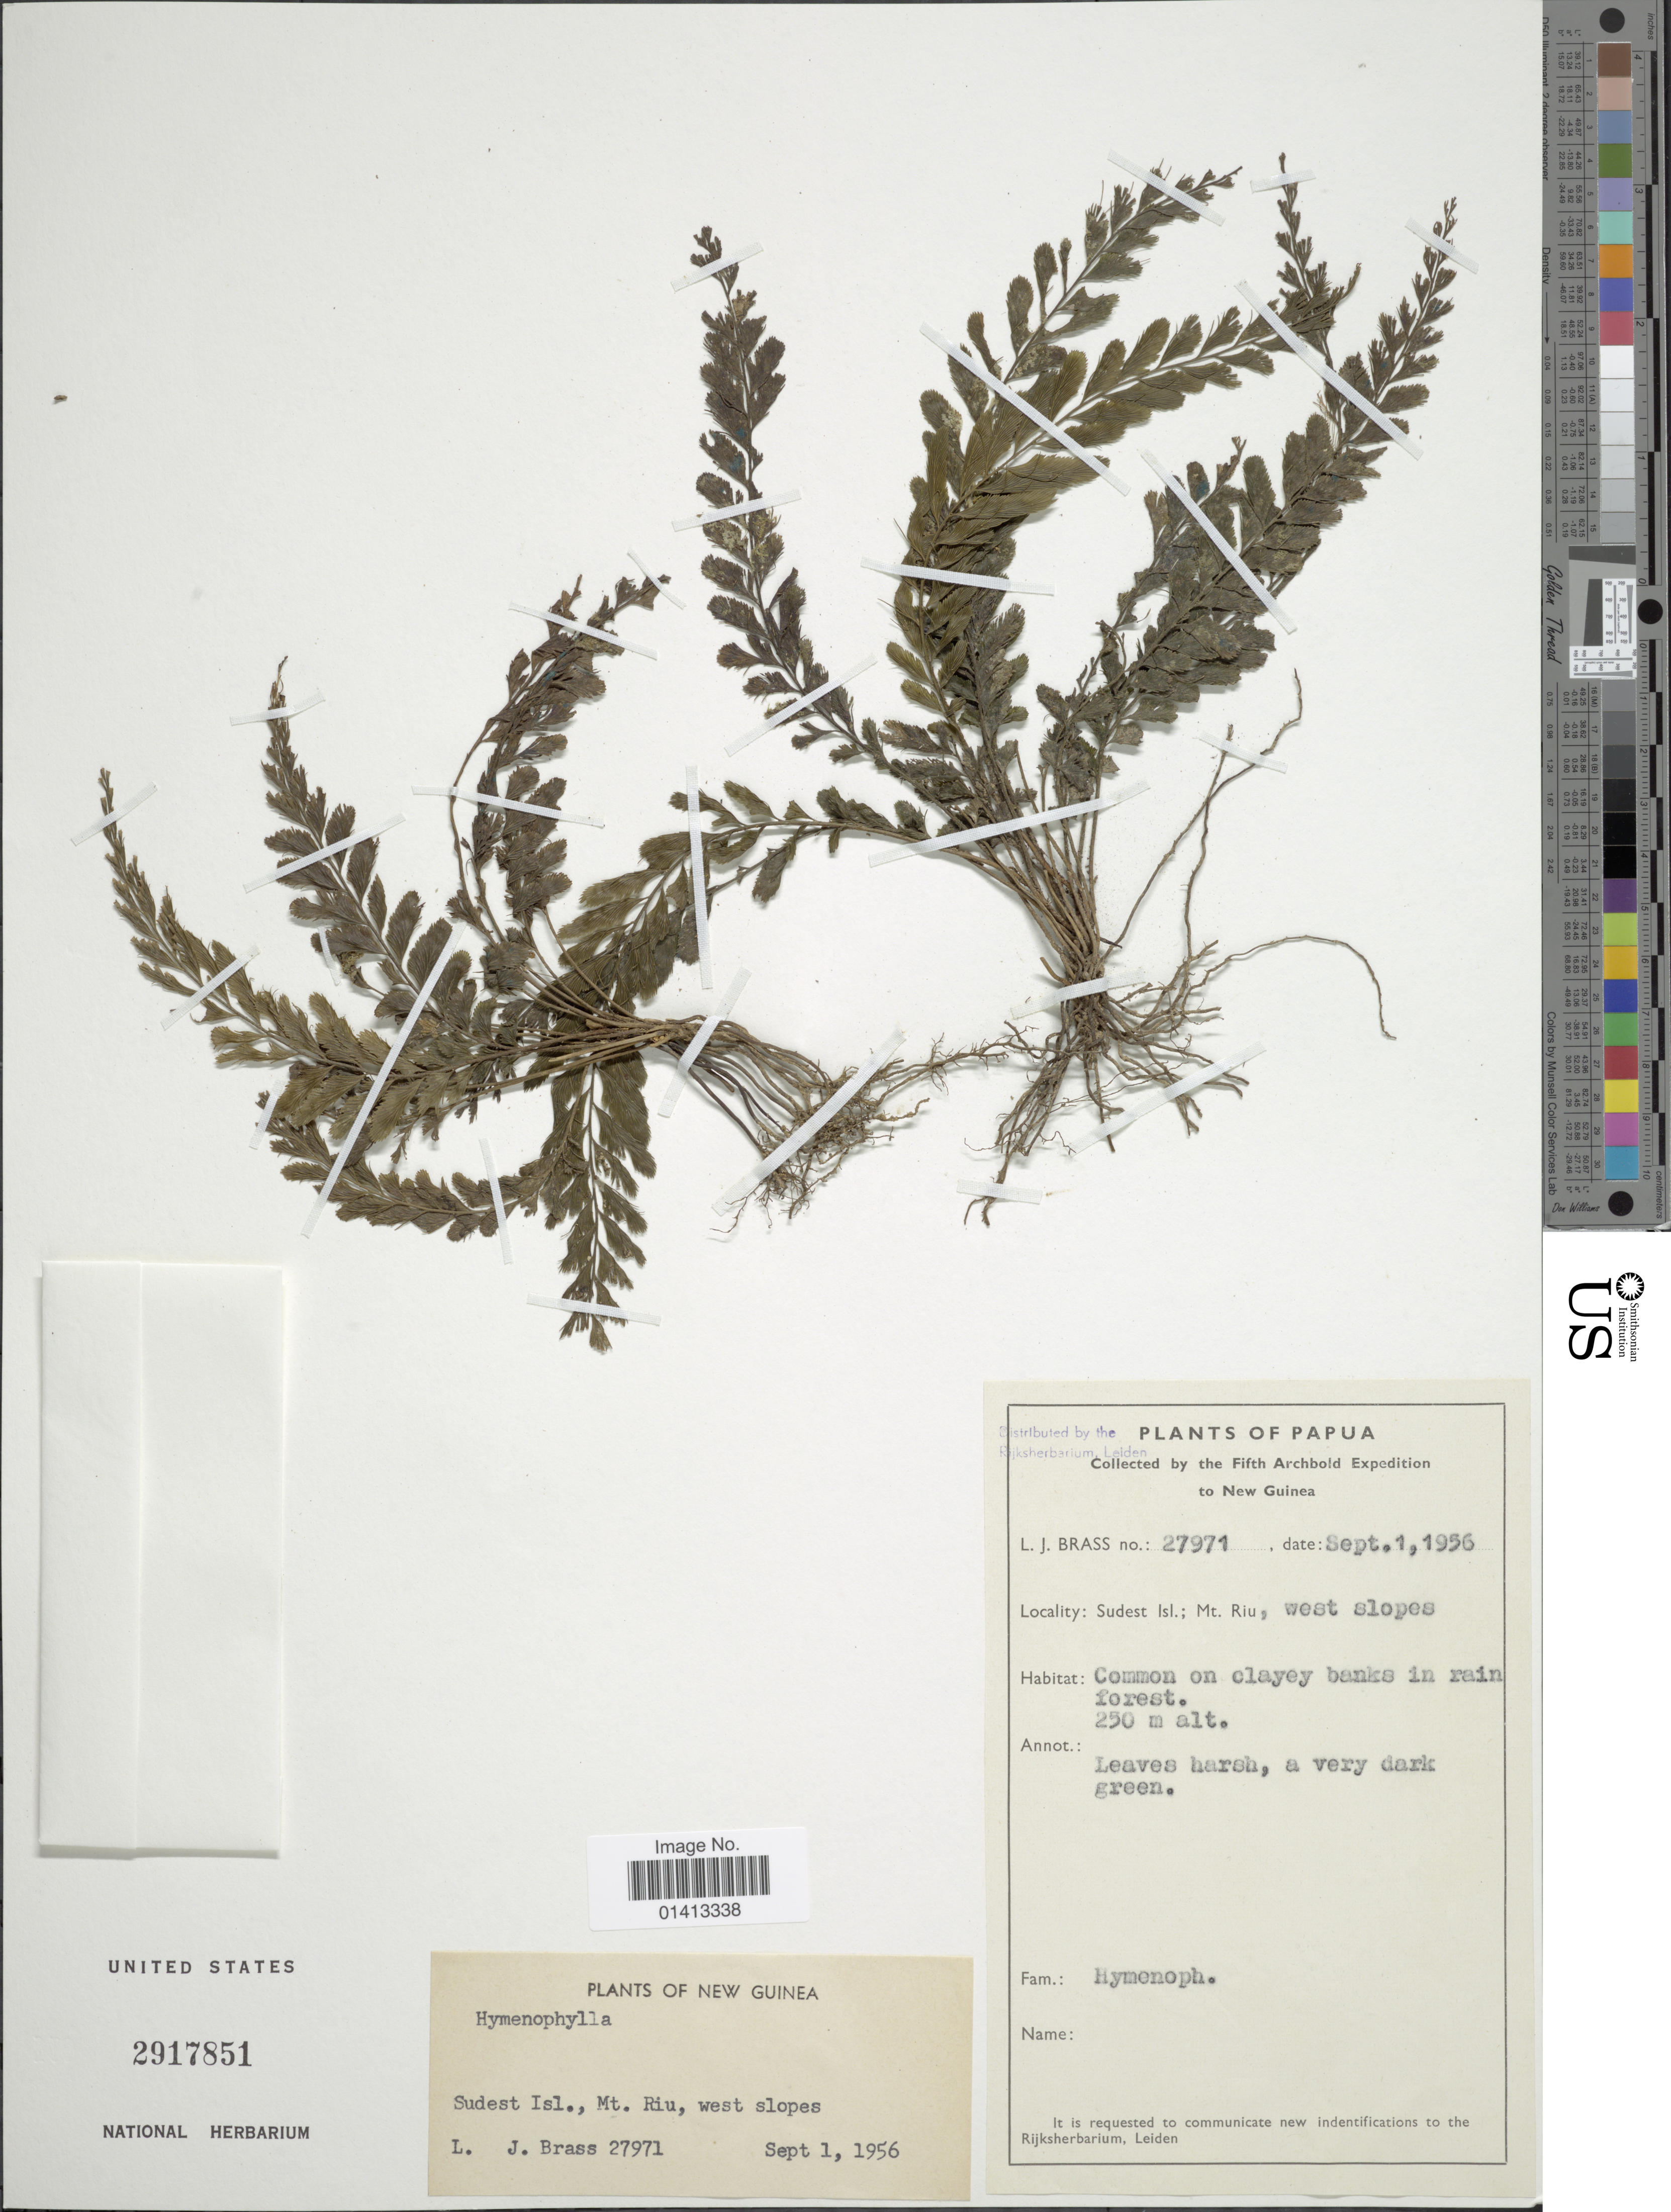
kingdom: Plantae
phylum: Tracheophyta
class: Polypodiopsida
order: Hymenophyllales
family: Hymenophyllaceae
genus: Crepidomanes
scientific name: Crepidomanes sp.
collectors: L. J. Brass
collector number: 27971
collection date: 1956-09-01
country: Papua New Guinea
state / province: Milne Bay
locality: Sudest Isl; Mt Rui, west slope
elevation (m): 250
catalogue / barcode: US 2917851